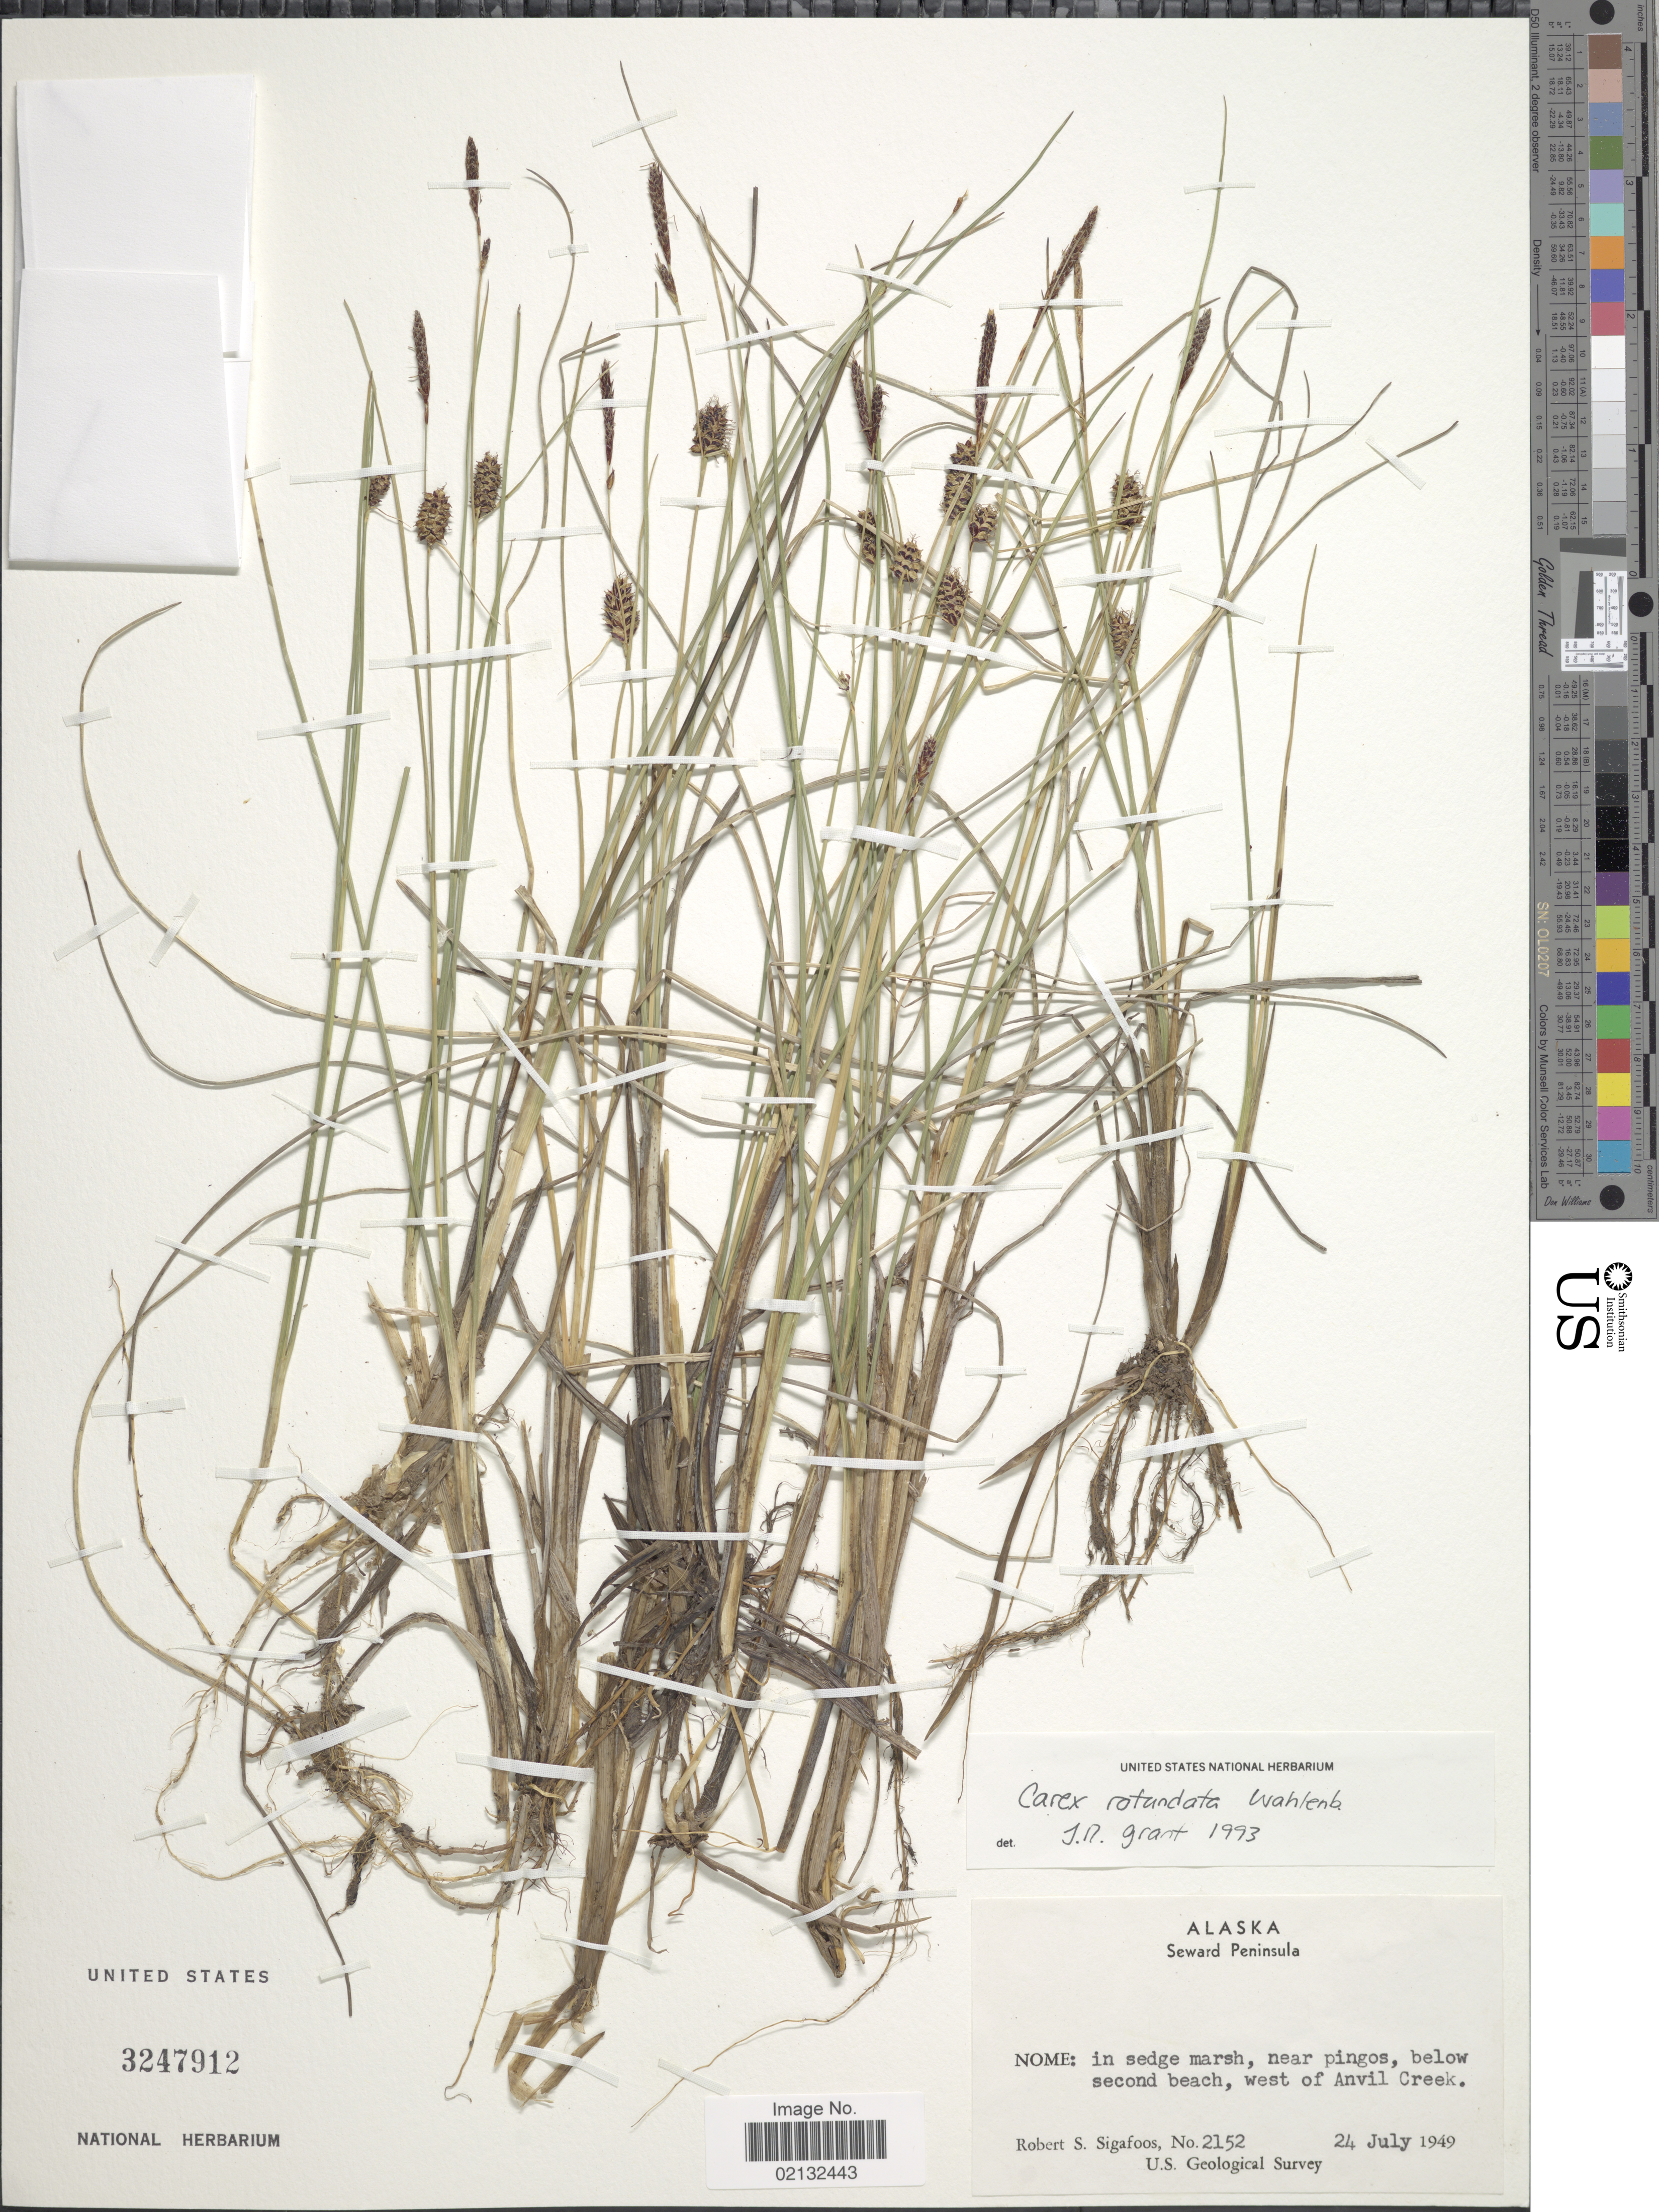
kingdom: Plantae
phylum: Tracheophyta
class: Liliopsida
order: Poales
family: Cyperaceae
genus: Carex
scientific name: Carex rotundata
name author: Wahlenb.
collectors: R. Sigafoos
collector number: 2152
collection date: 1949-07-24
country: United States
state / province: Alaska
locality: Seward Peninsula.Nome: in sedge marsh, near pingos, below second beach, west of Anvil Creek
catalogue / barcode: US 3247912